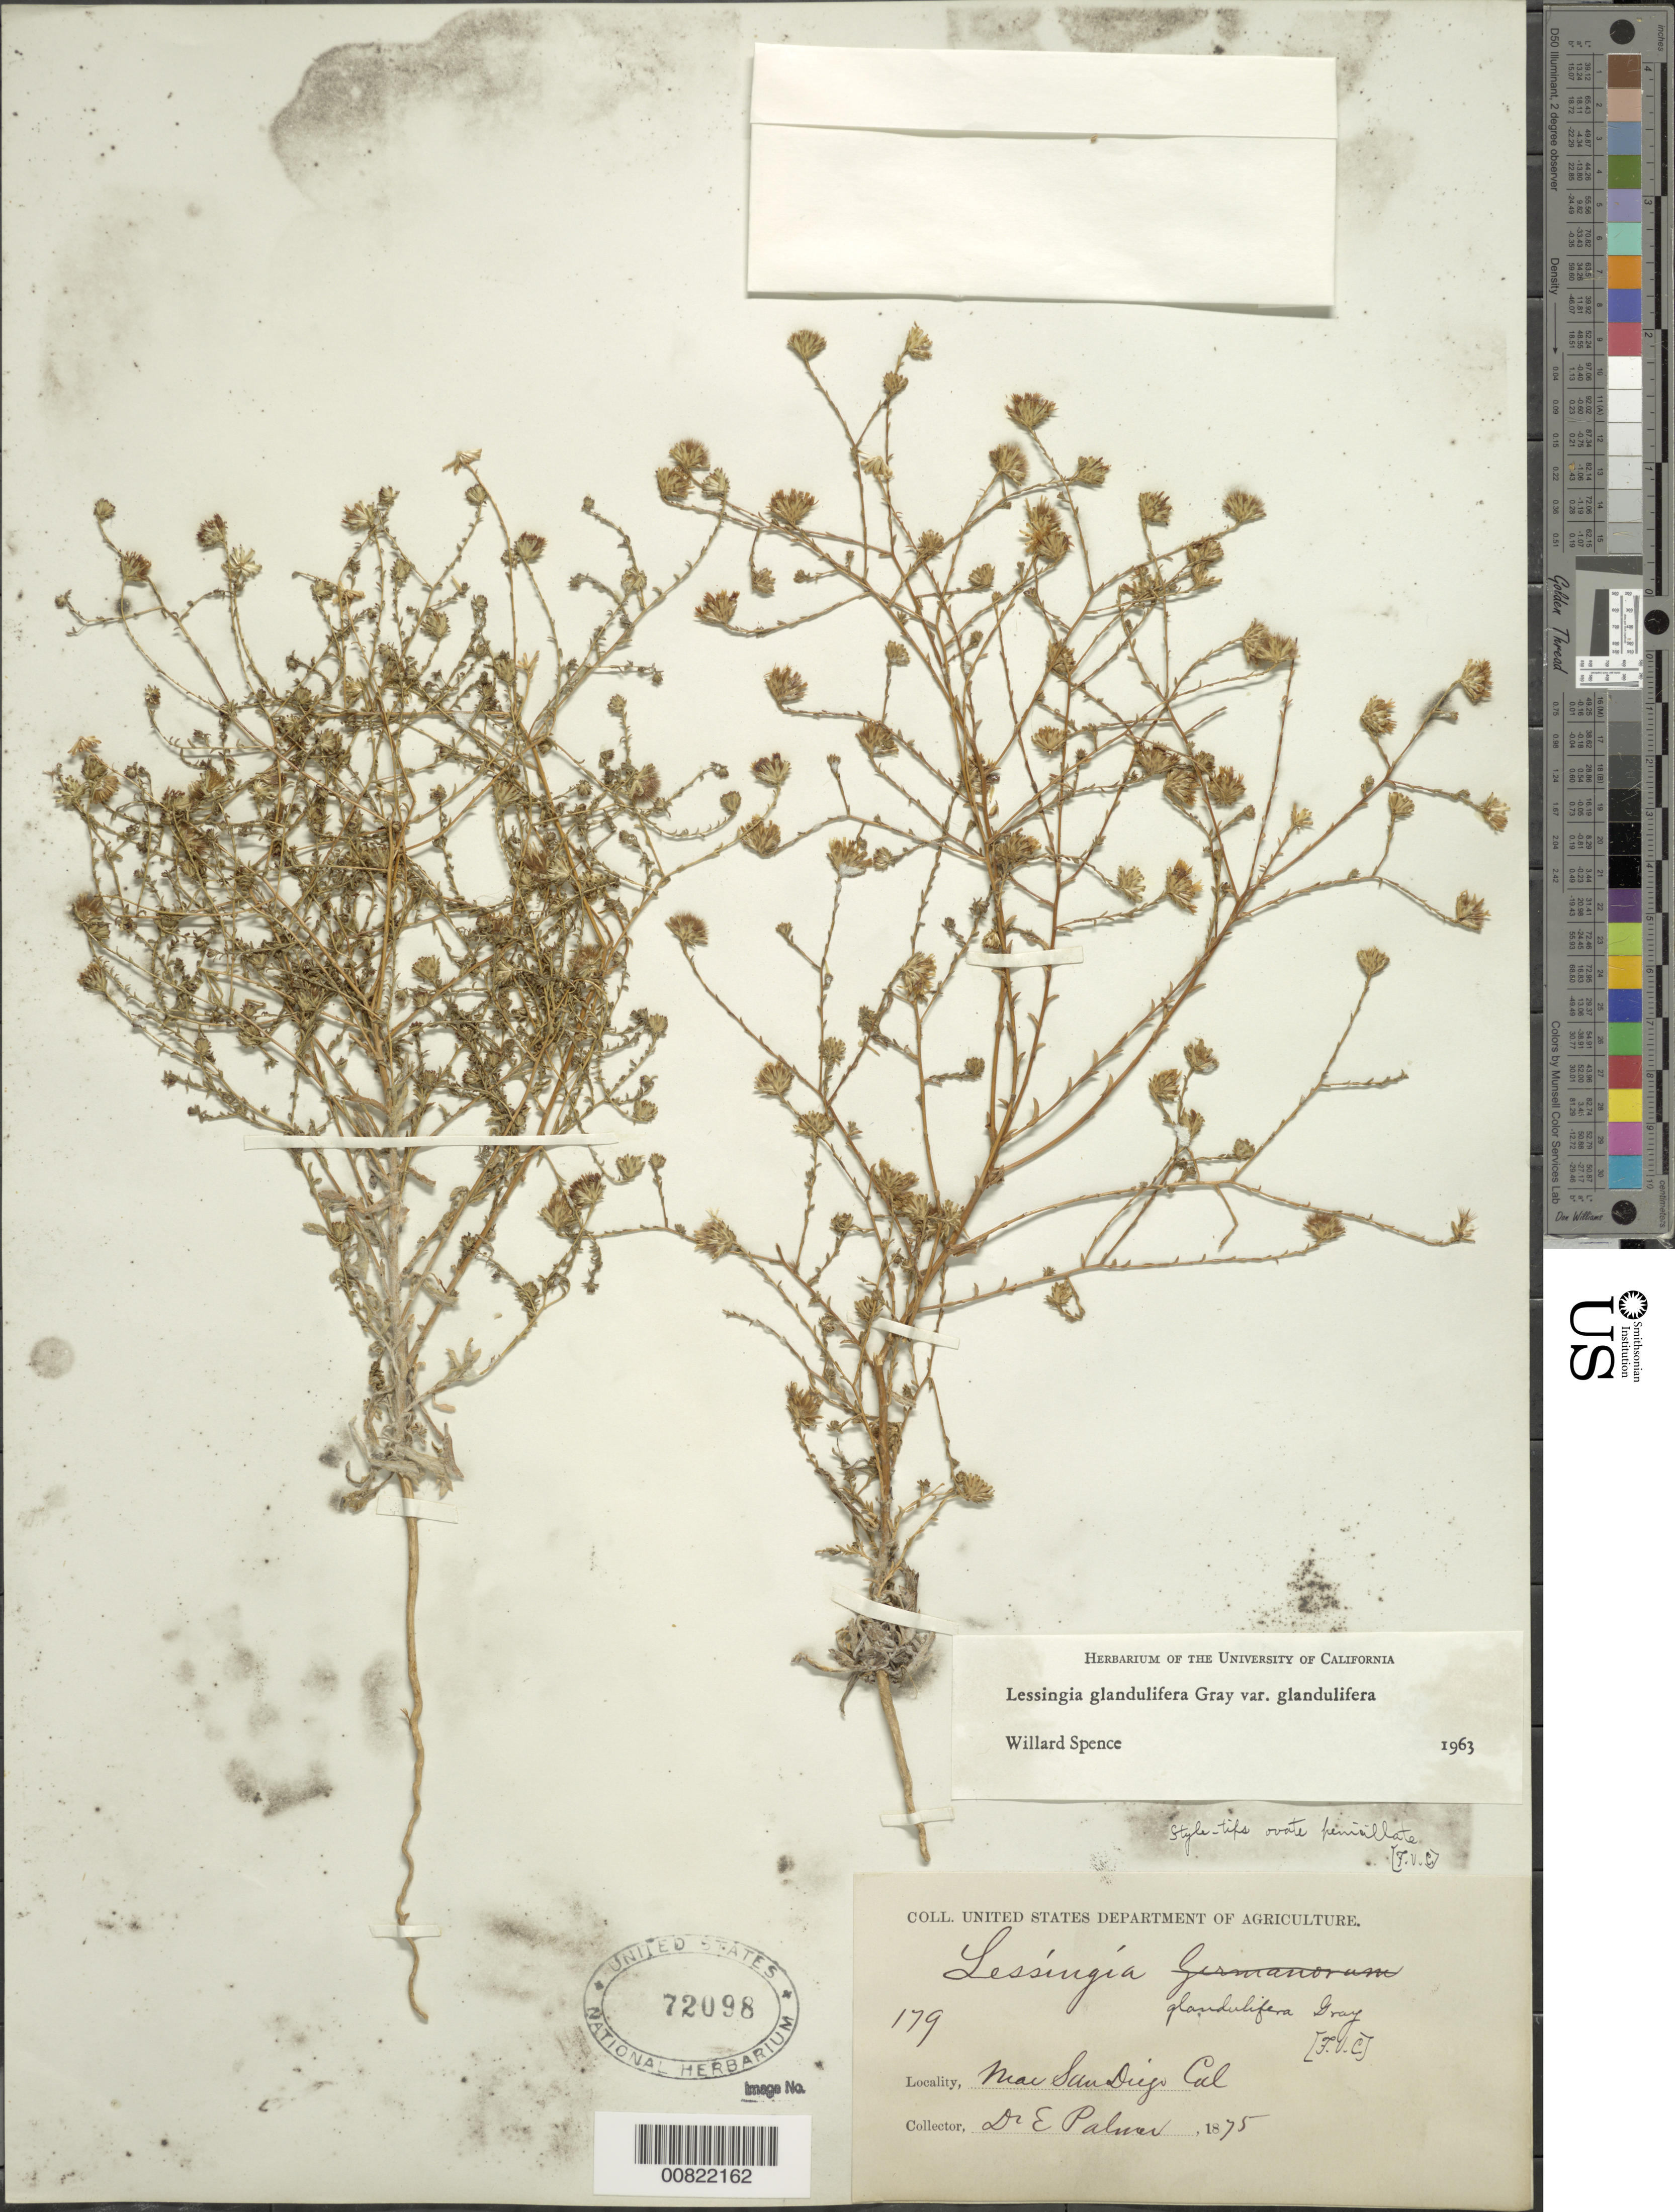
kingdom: Plantae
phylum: Tracheophyta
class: Magnoliopsida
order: Asterales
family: Asteraceae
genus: Lessingia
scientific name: Lessingia glandulifera var. glandulifera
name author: (A. Gray) J.T. Howell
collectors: E. Palmer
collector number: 179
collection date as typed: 1875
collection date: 1875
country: United States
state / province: California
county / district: San Diego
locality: Near San Diego, California.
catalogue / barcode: US 72098